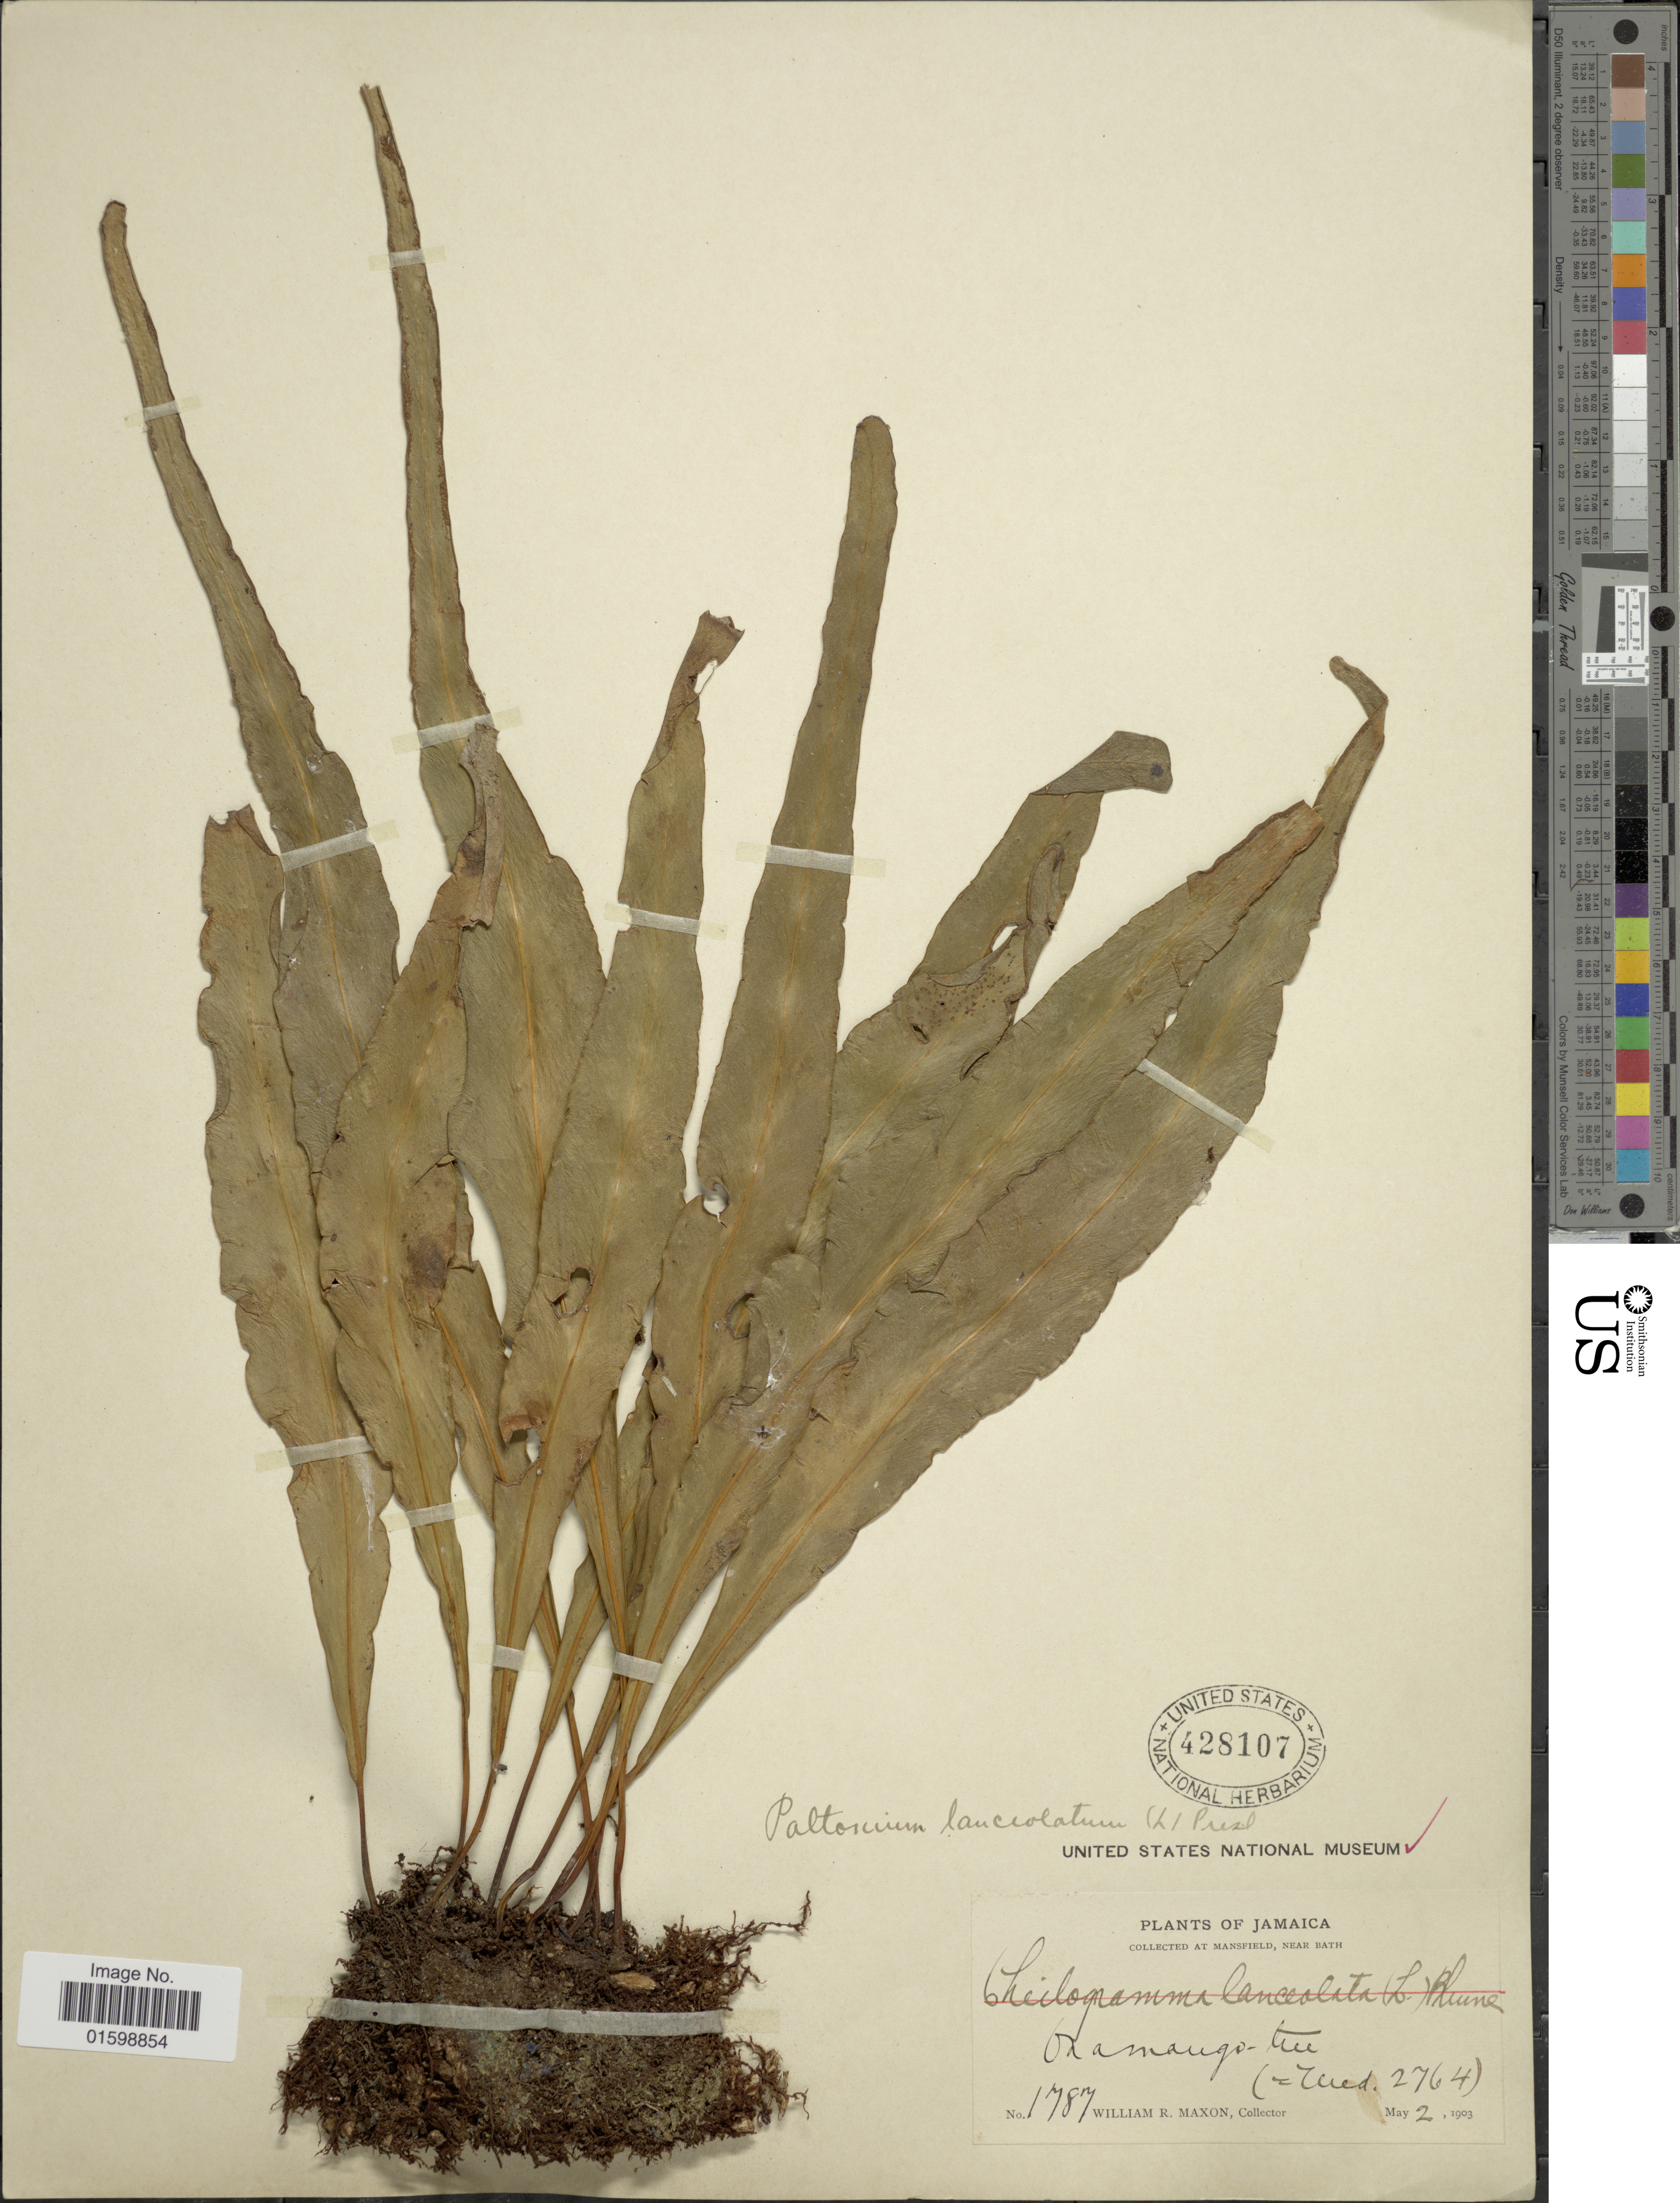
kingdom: Plantae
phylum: Tracheophyta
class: Polypodiopsida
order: Polypodiales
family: Polypodiaceae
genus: Pleopeltis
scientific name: Pleopeltis marginata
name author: A.R. Sm. & Tejero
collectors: W. R. Maxon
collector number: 1787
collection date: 1903-05-02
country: Jamaica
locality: Mansfield, near Bath, on a mango tree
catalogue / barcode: US 428107